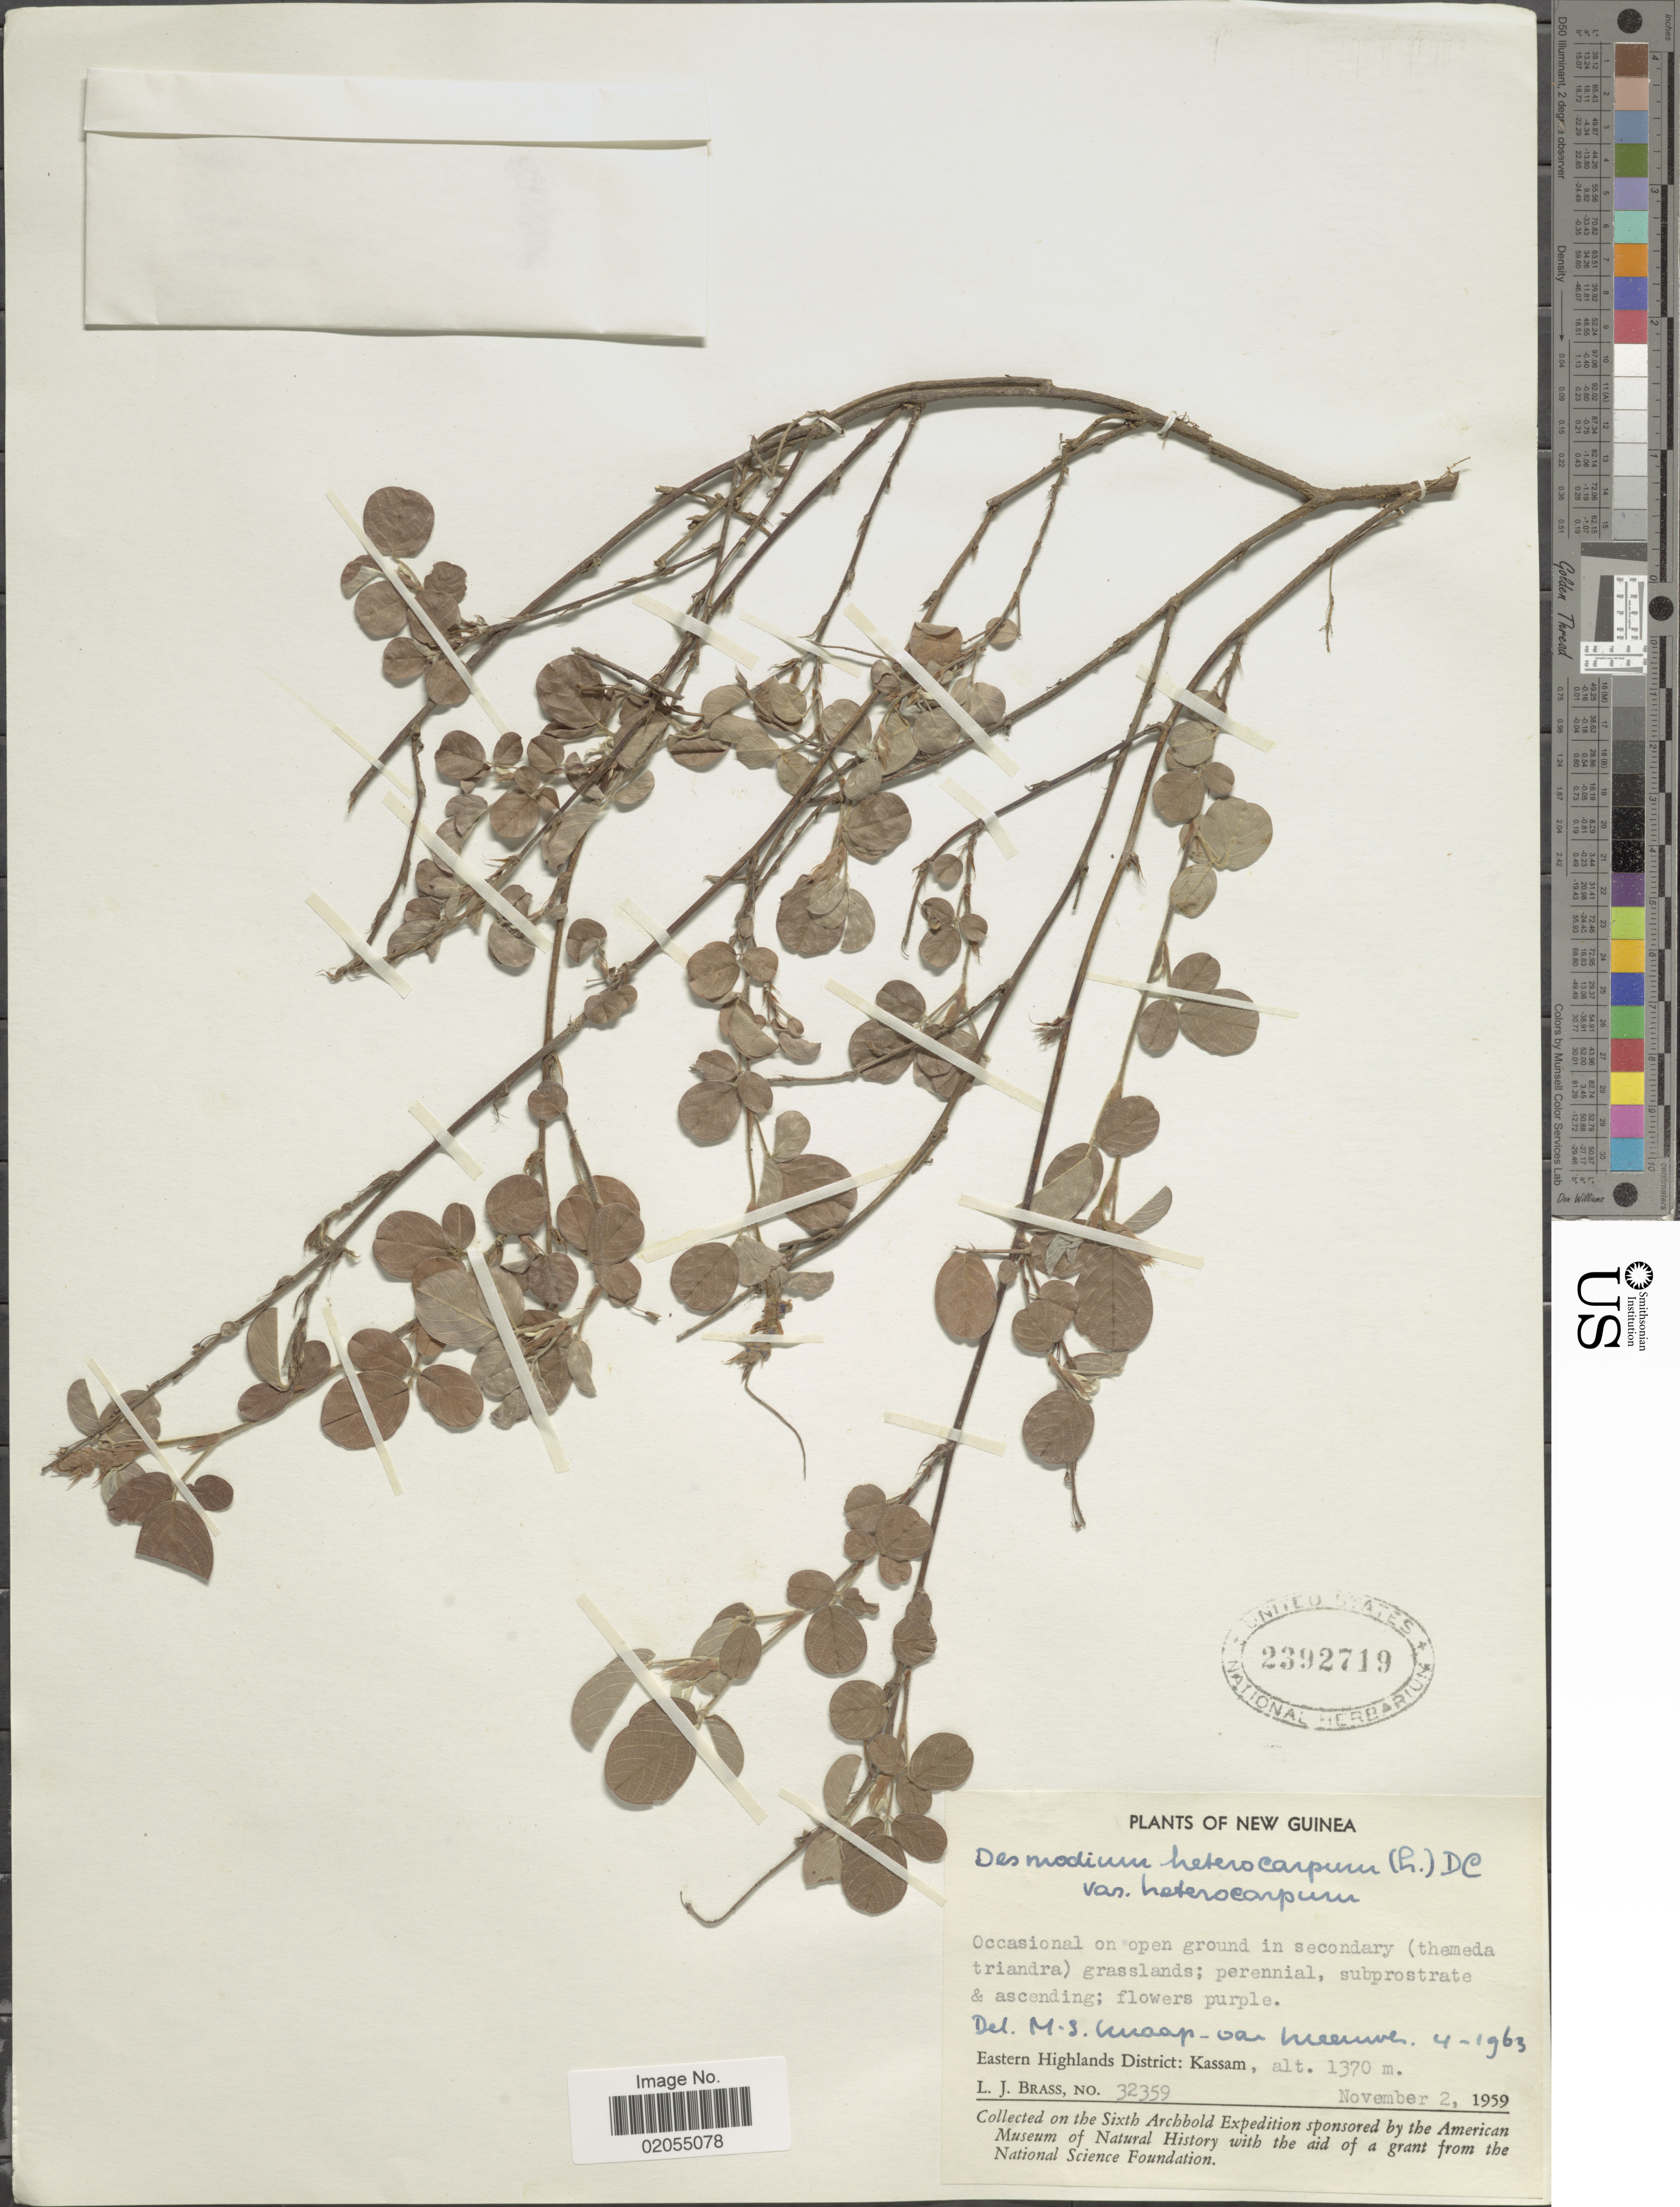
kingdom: Plantae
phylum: Tracheophyta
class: Magnoliopsida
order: Fabales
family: Fabaceae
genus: Grona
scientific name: Grona heterocarpos subsp. heterocarpos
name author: (L.) H. Ohashi & K. Ohashi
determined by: Strong, Mark T., (BOT), Smithsonian Institution - National Museum of Natural History (UNITED STATES)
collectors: L. J. Brass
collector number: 32359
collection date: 1959-11-02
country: Papua New Guinea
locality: New Guinea. Eastern Highlands District: Kassam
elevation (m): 1370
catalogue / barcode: US 2392719